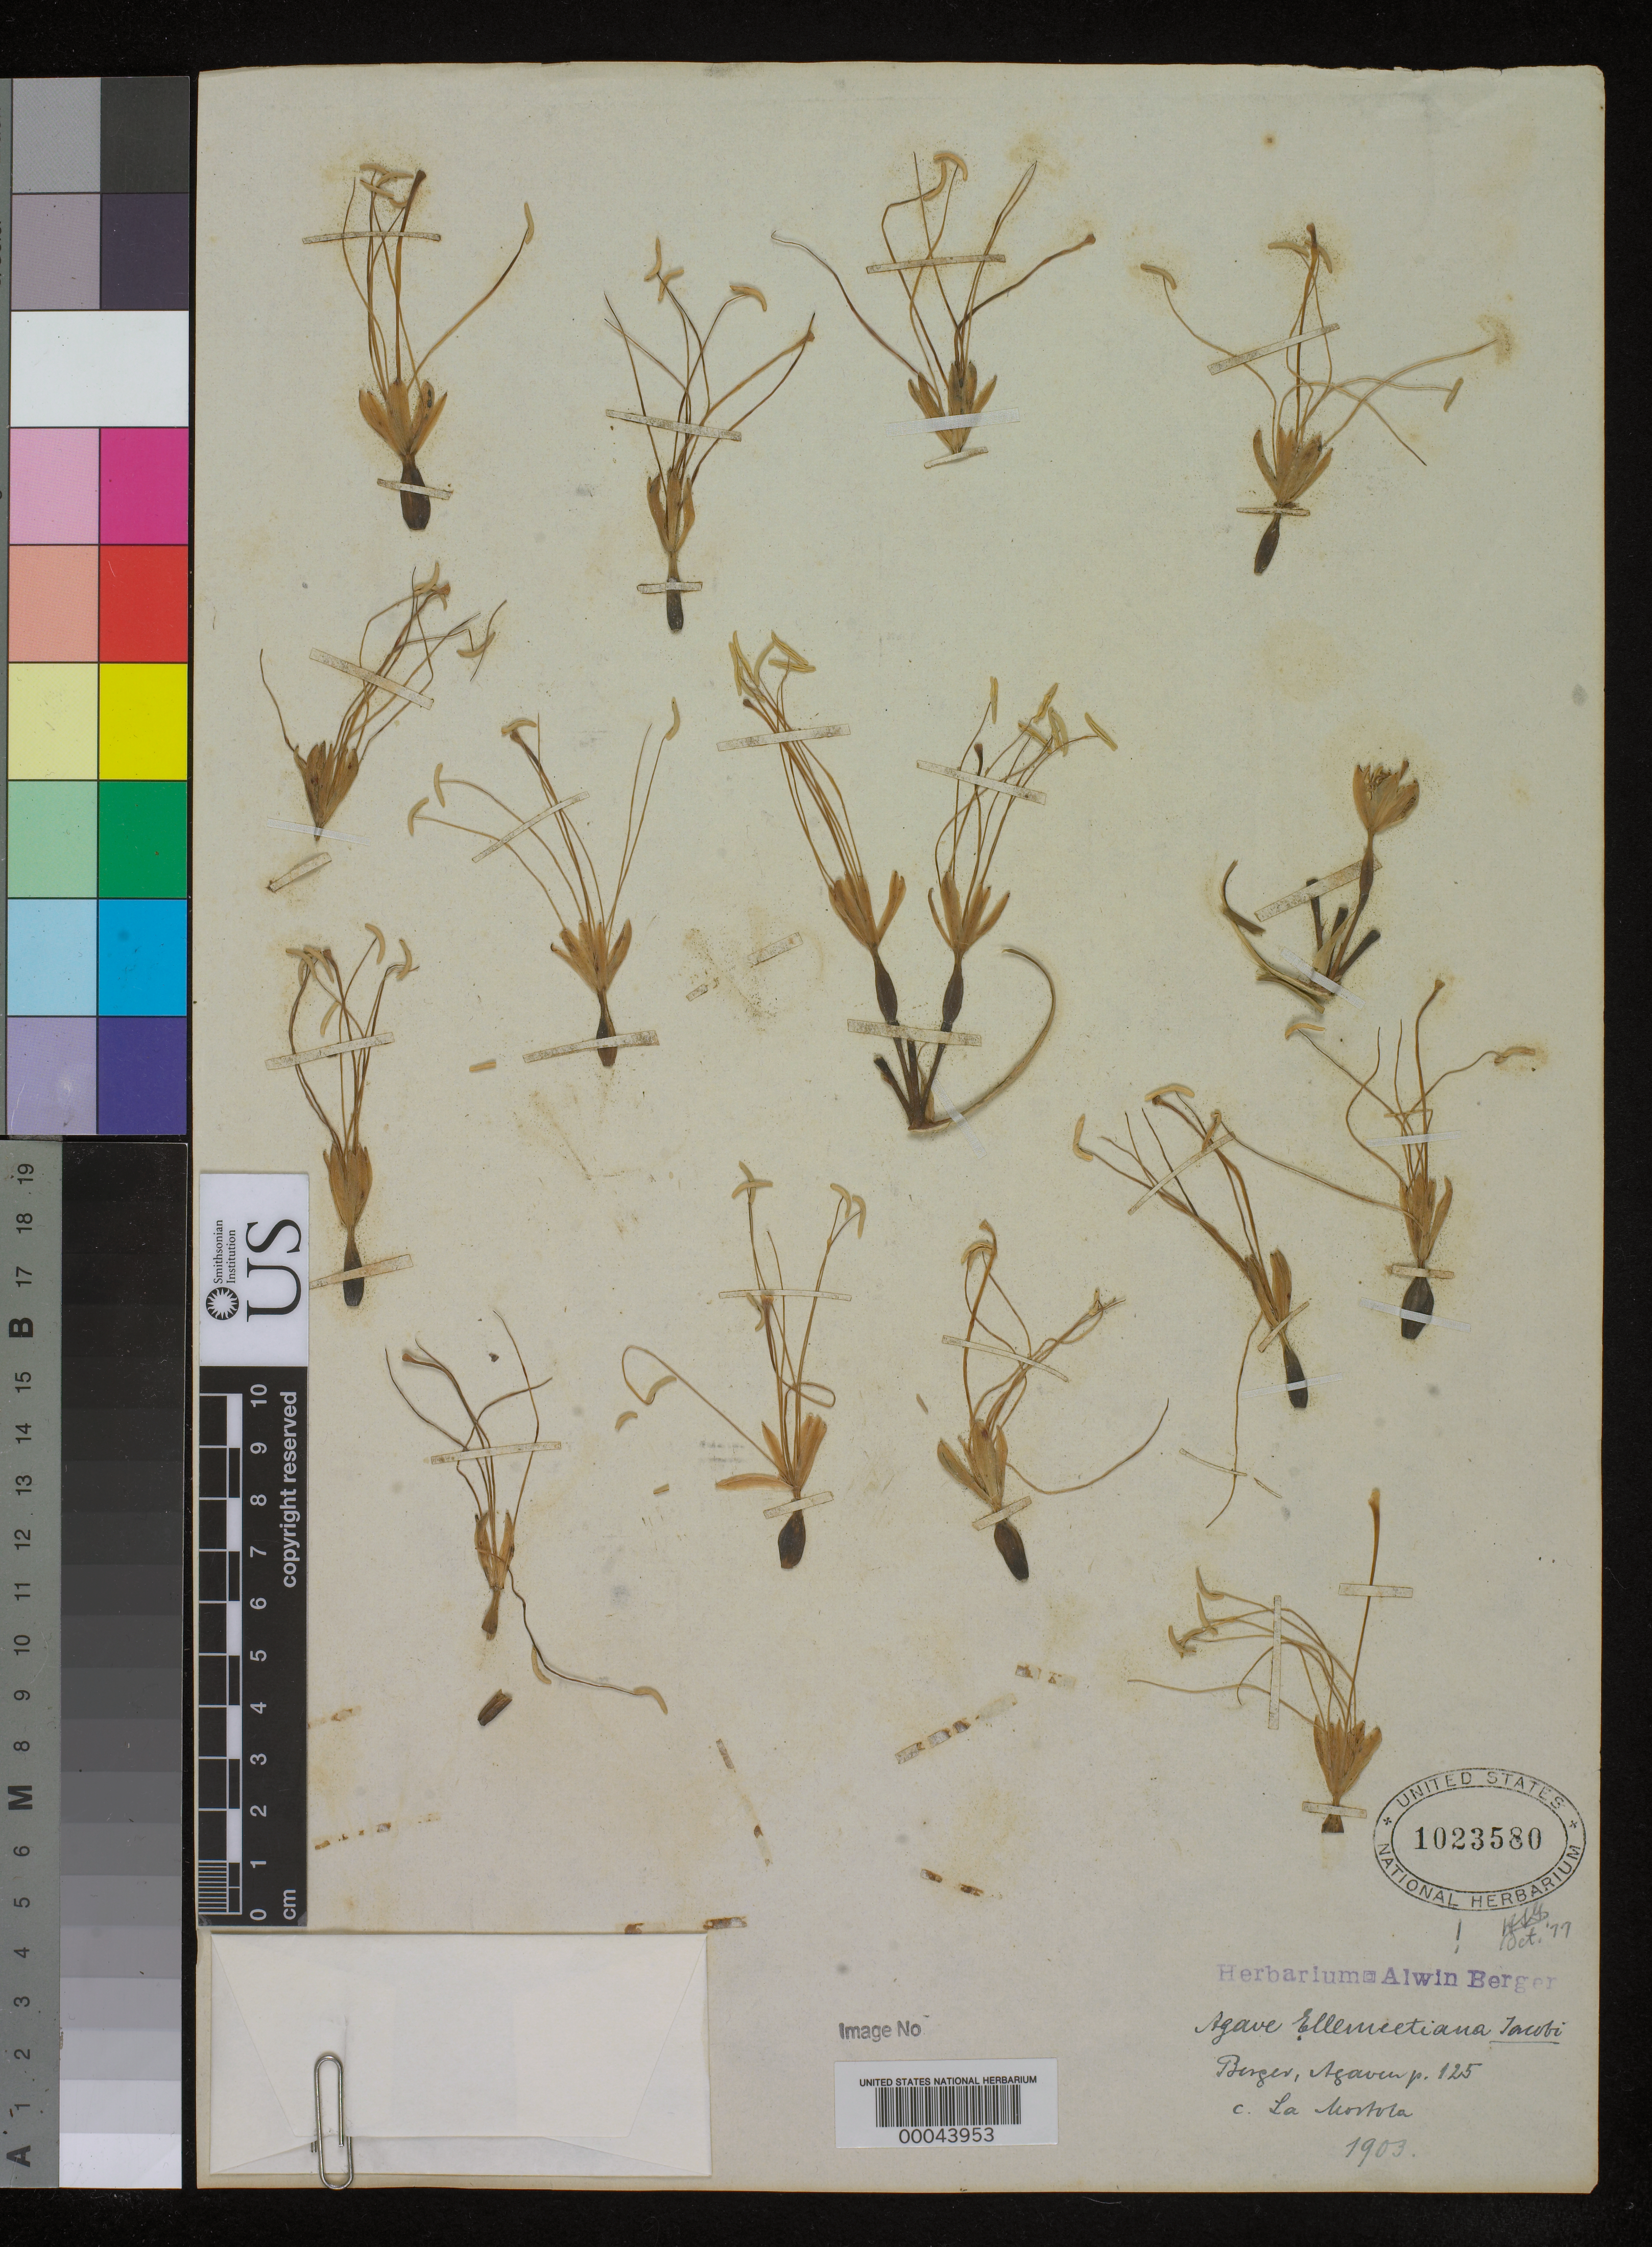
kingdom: Plantae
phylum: Tracheophyta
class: Liliopsida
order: Asparagales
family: Asparagaceae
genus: Agave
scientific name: Agave ellemeetiana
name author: Jacobi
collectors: ex herb. A. Berger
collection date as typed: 1903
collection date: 1903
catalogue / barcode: US 1023580